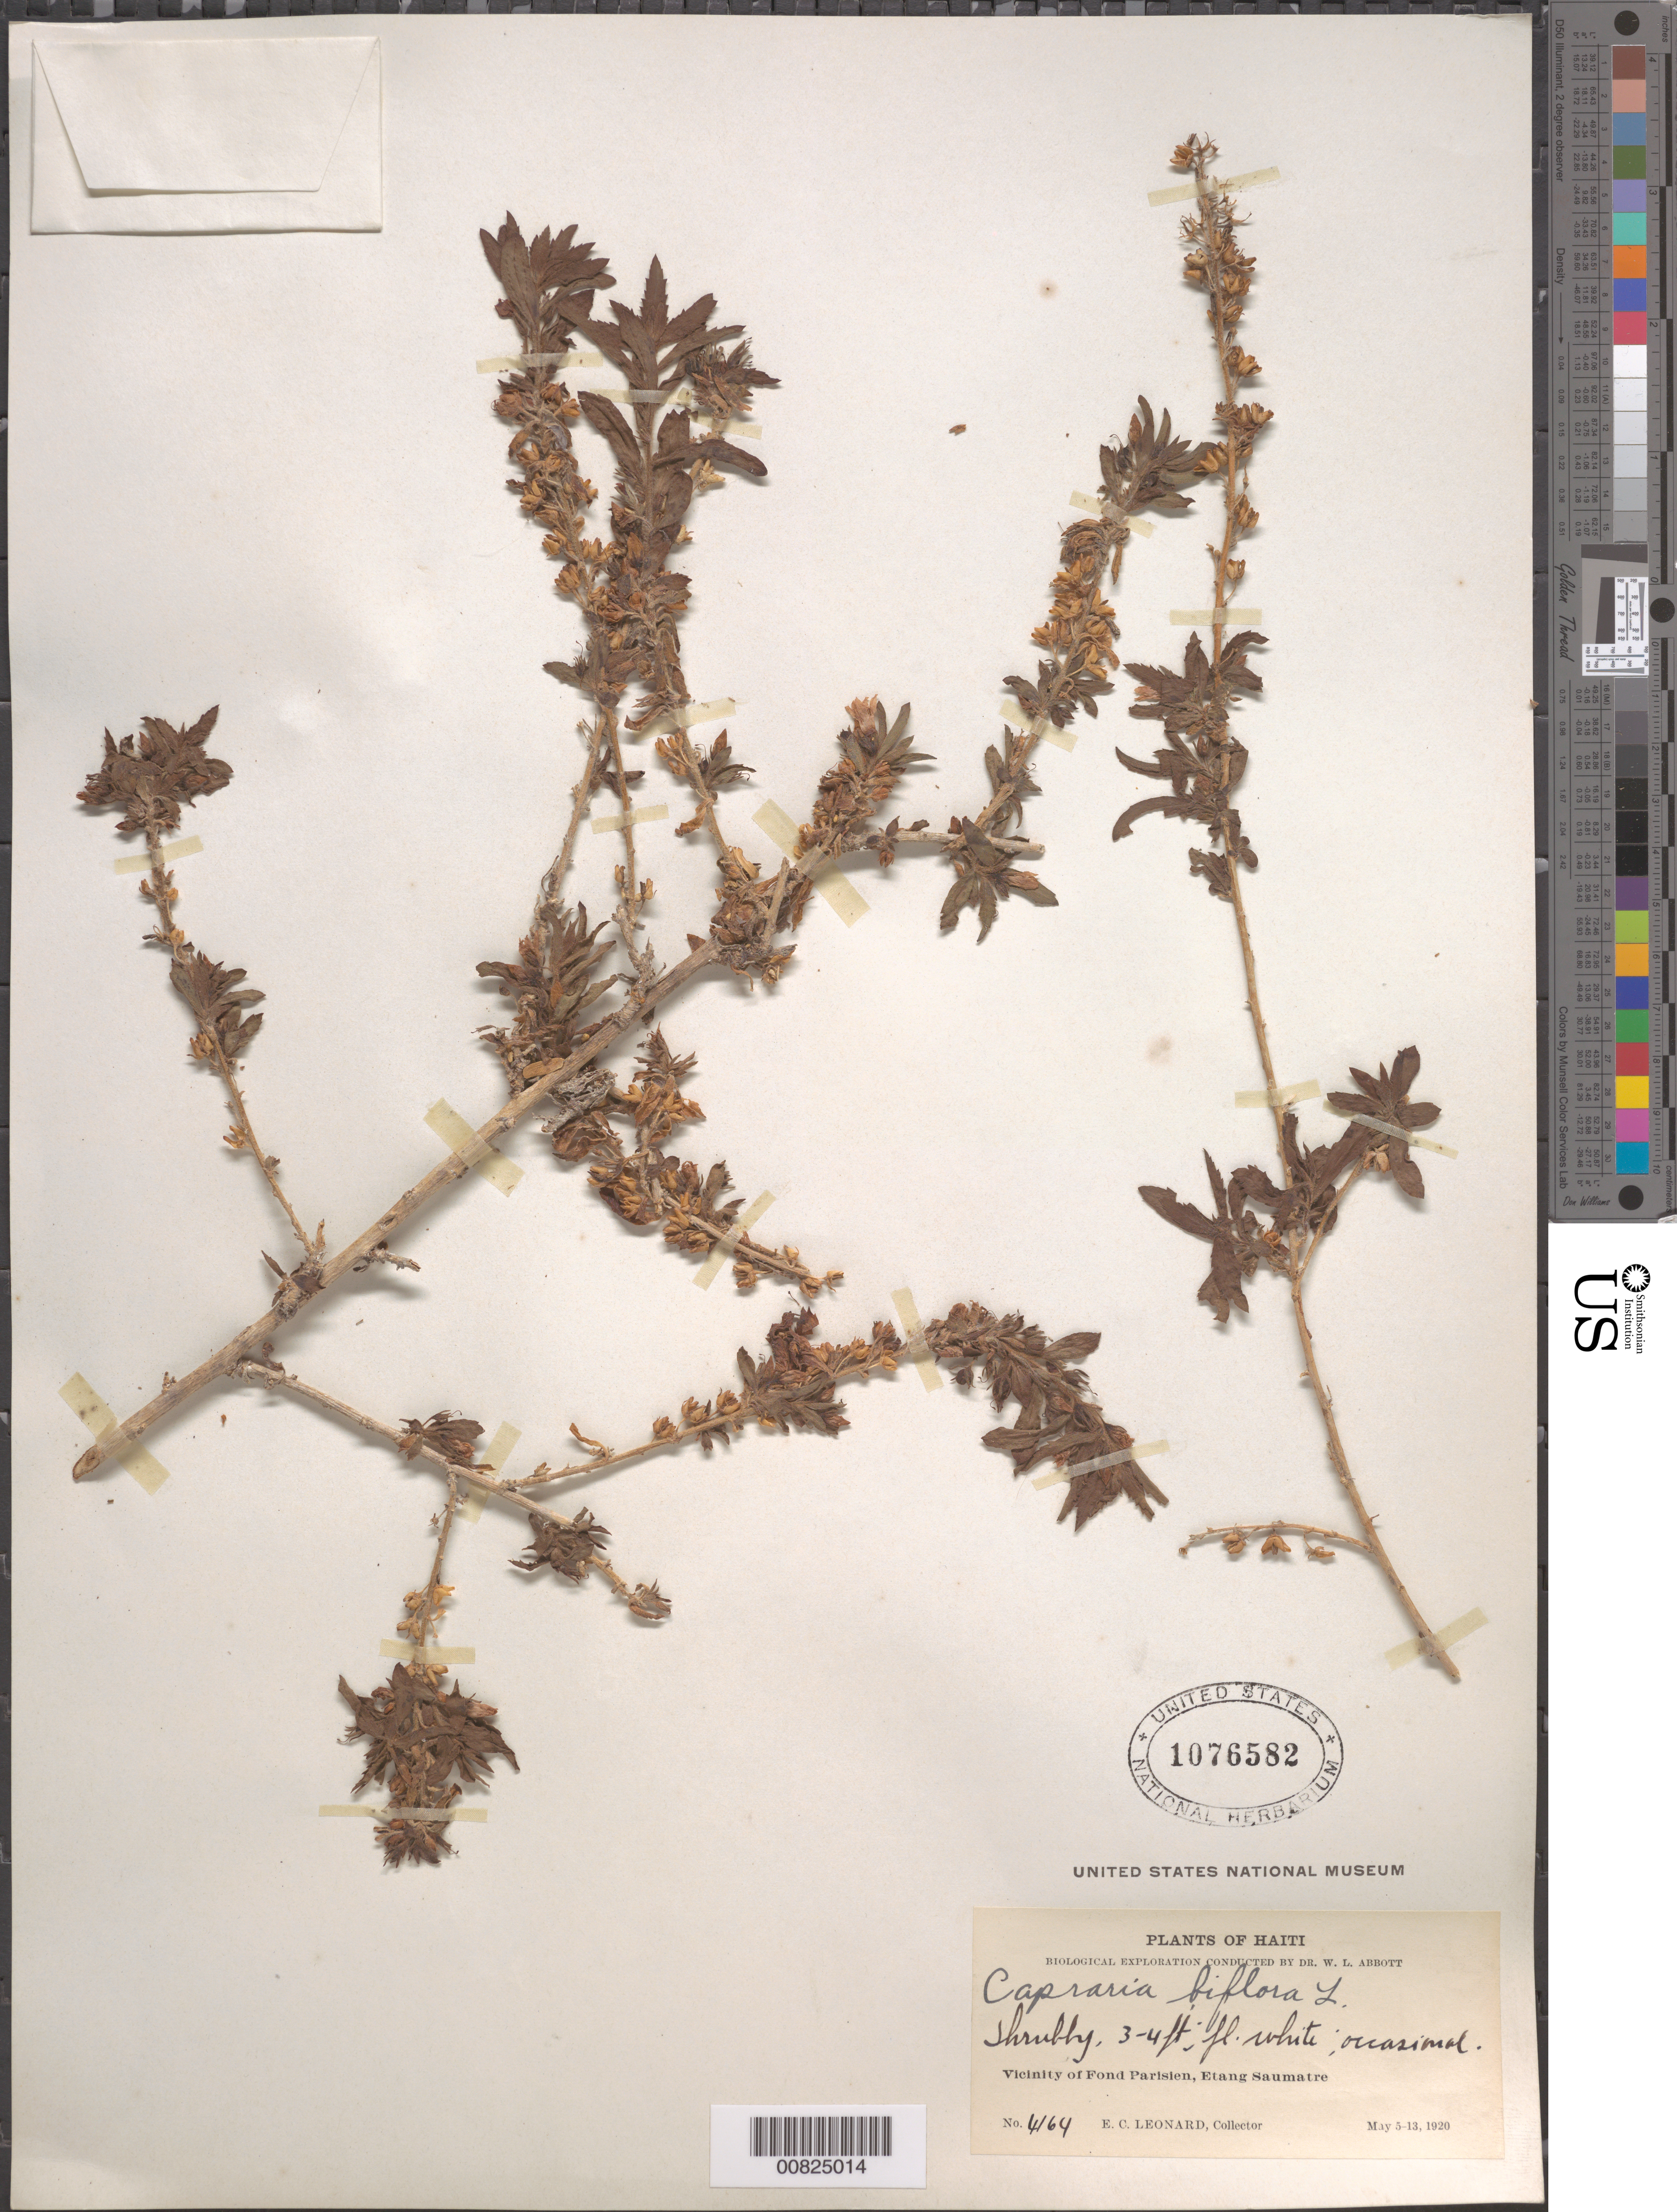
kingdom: Plantae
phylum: Tracheophyta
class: Magnoliopsida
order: Lamiales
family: Scrophulariaceae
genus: Capraria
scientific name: Capraria biflora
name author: L.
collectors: E. C. Leonard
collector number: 4164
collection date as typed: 05 May 1920 to 13 May 1920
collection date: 1920-05-05/1920-05-13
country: Haiti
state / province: Ouest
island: Hispaniola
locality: Vicinity of Fond Parisien, Etang Saumatre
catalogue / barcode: US 1076582